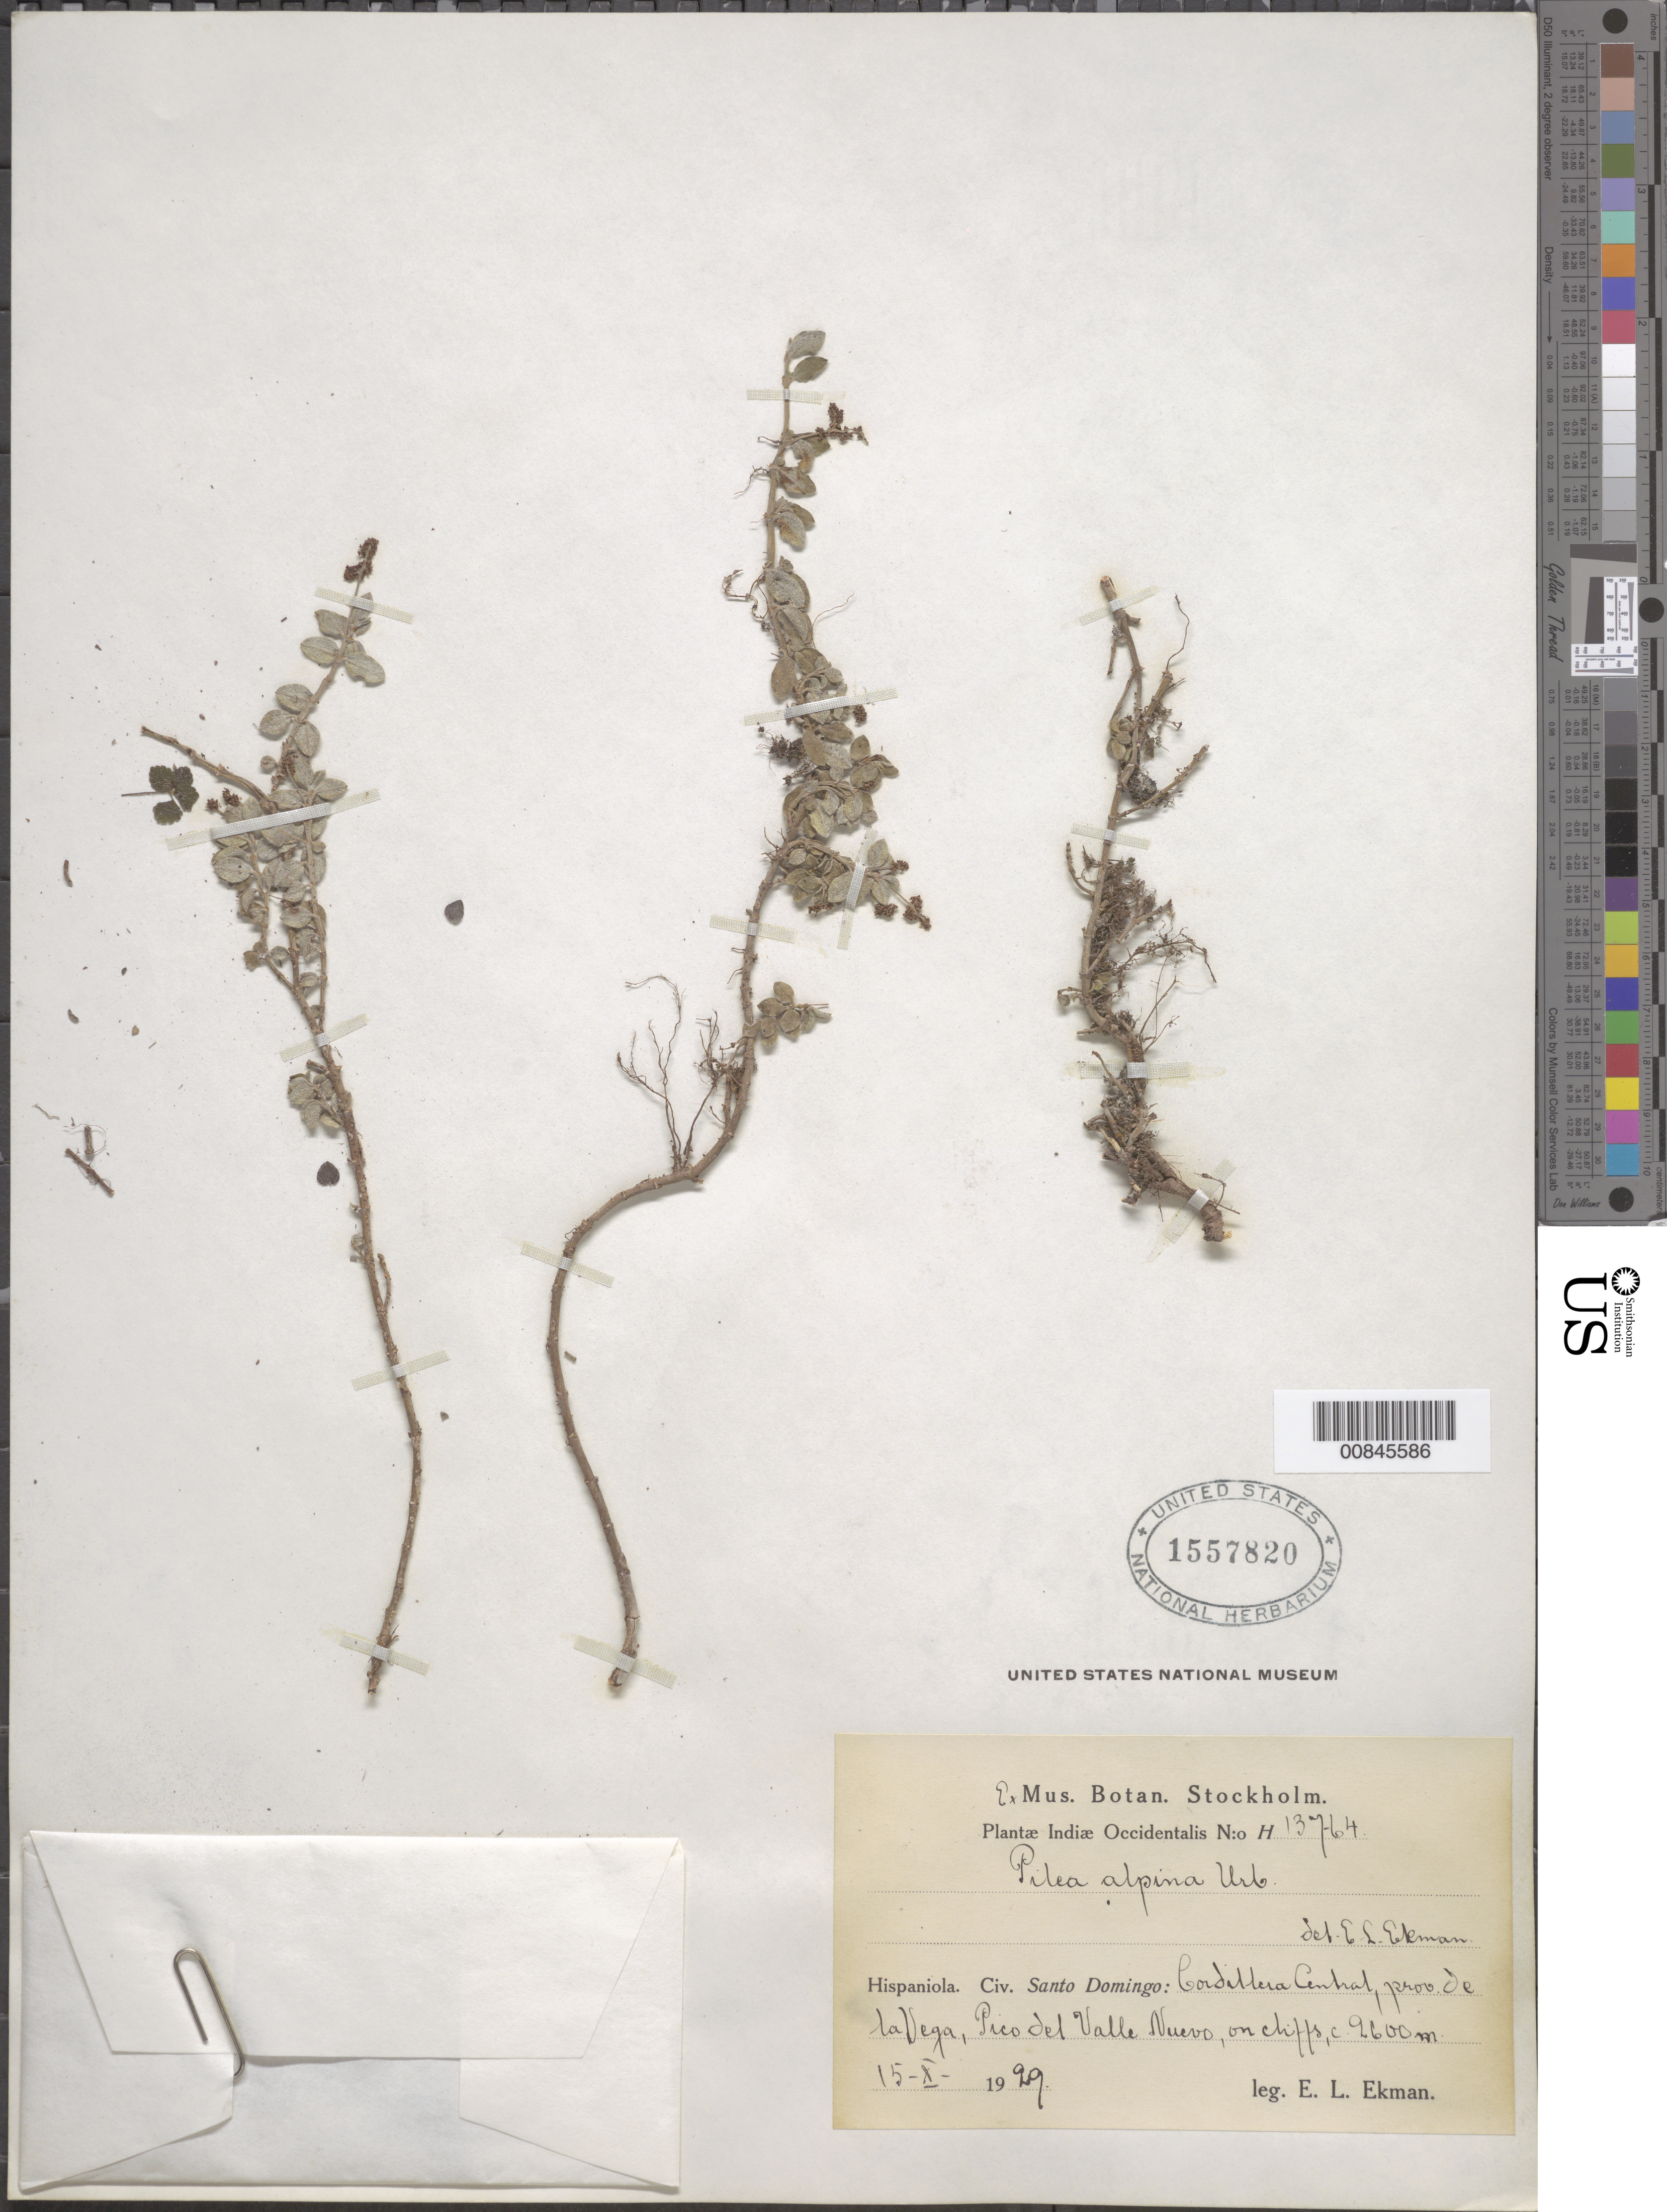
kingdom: Plantae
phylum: Tracheophyta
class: Magnoliopsida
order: Rosales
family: Urticaceae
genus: Pilea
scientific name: Pilea alpina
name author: Urb.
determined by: Ekman, E. L.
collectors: E. L. Ekman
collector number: H 13764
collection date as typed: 15 Oct 1929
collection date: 1929-10-15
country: Dominican Republic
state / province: La Vega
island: Hispaniola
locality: Cordillera Central, Pico del Valle Nuevo.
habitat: On cliffs.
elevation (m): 2600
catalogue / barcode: US 1557820